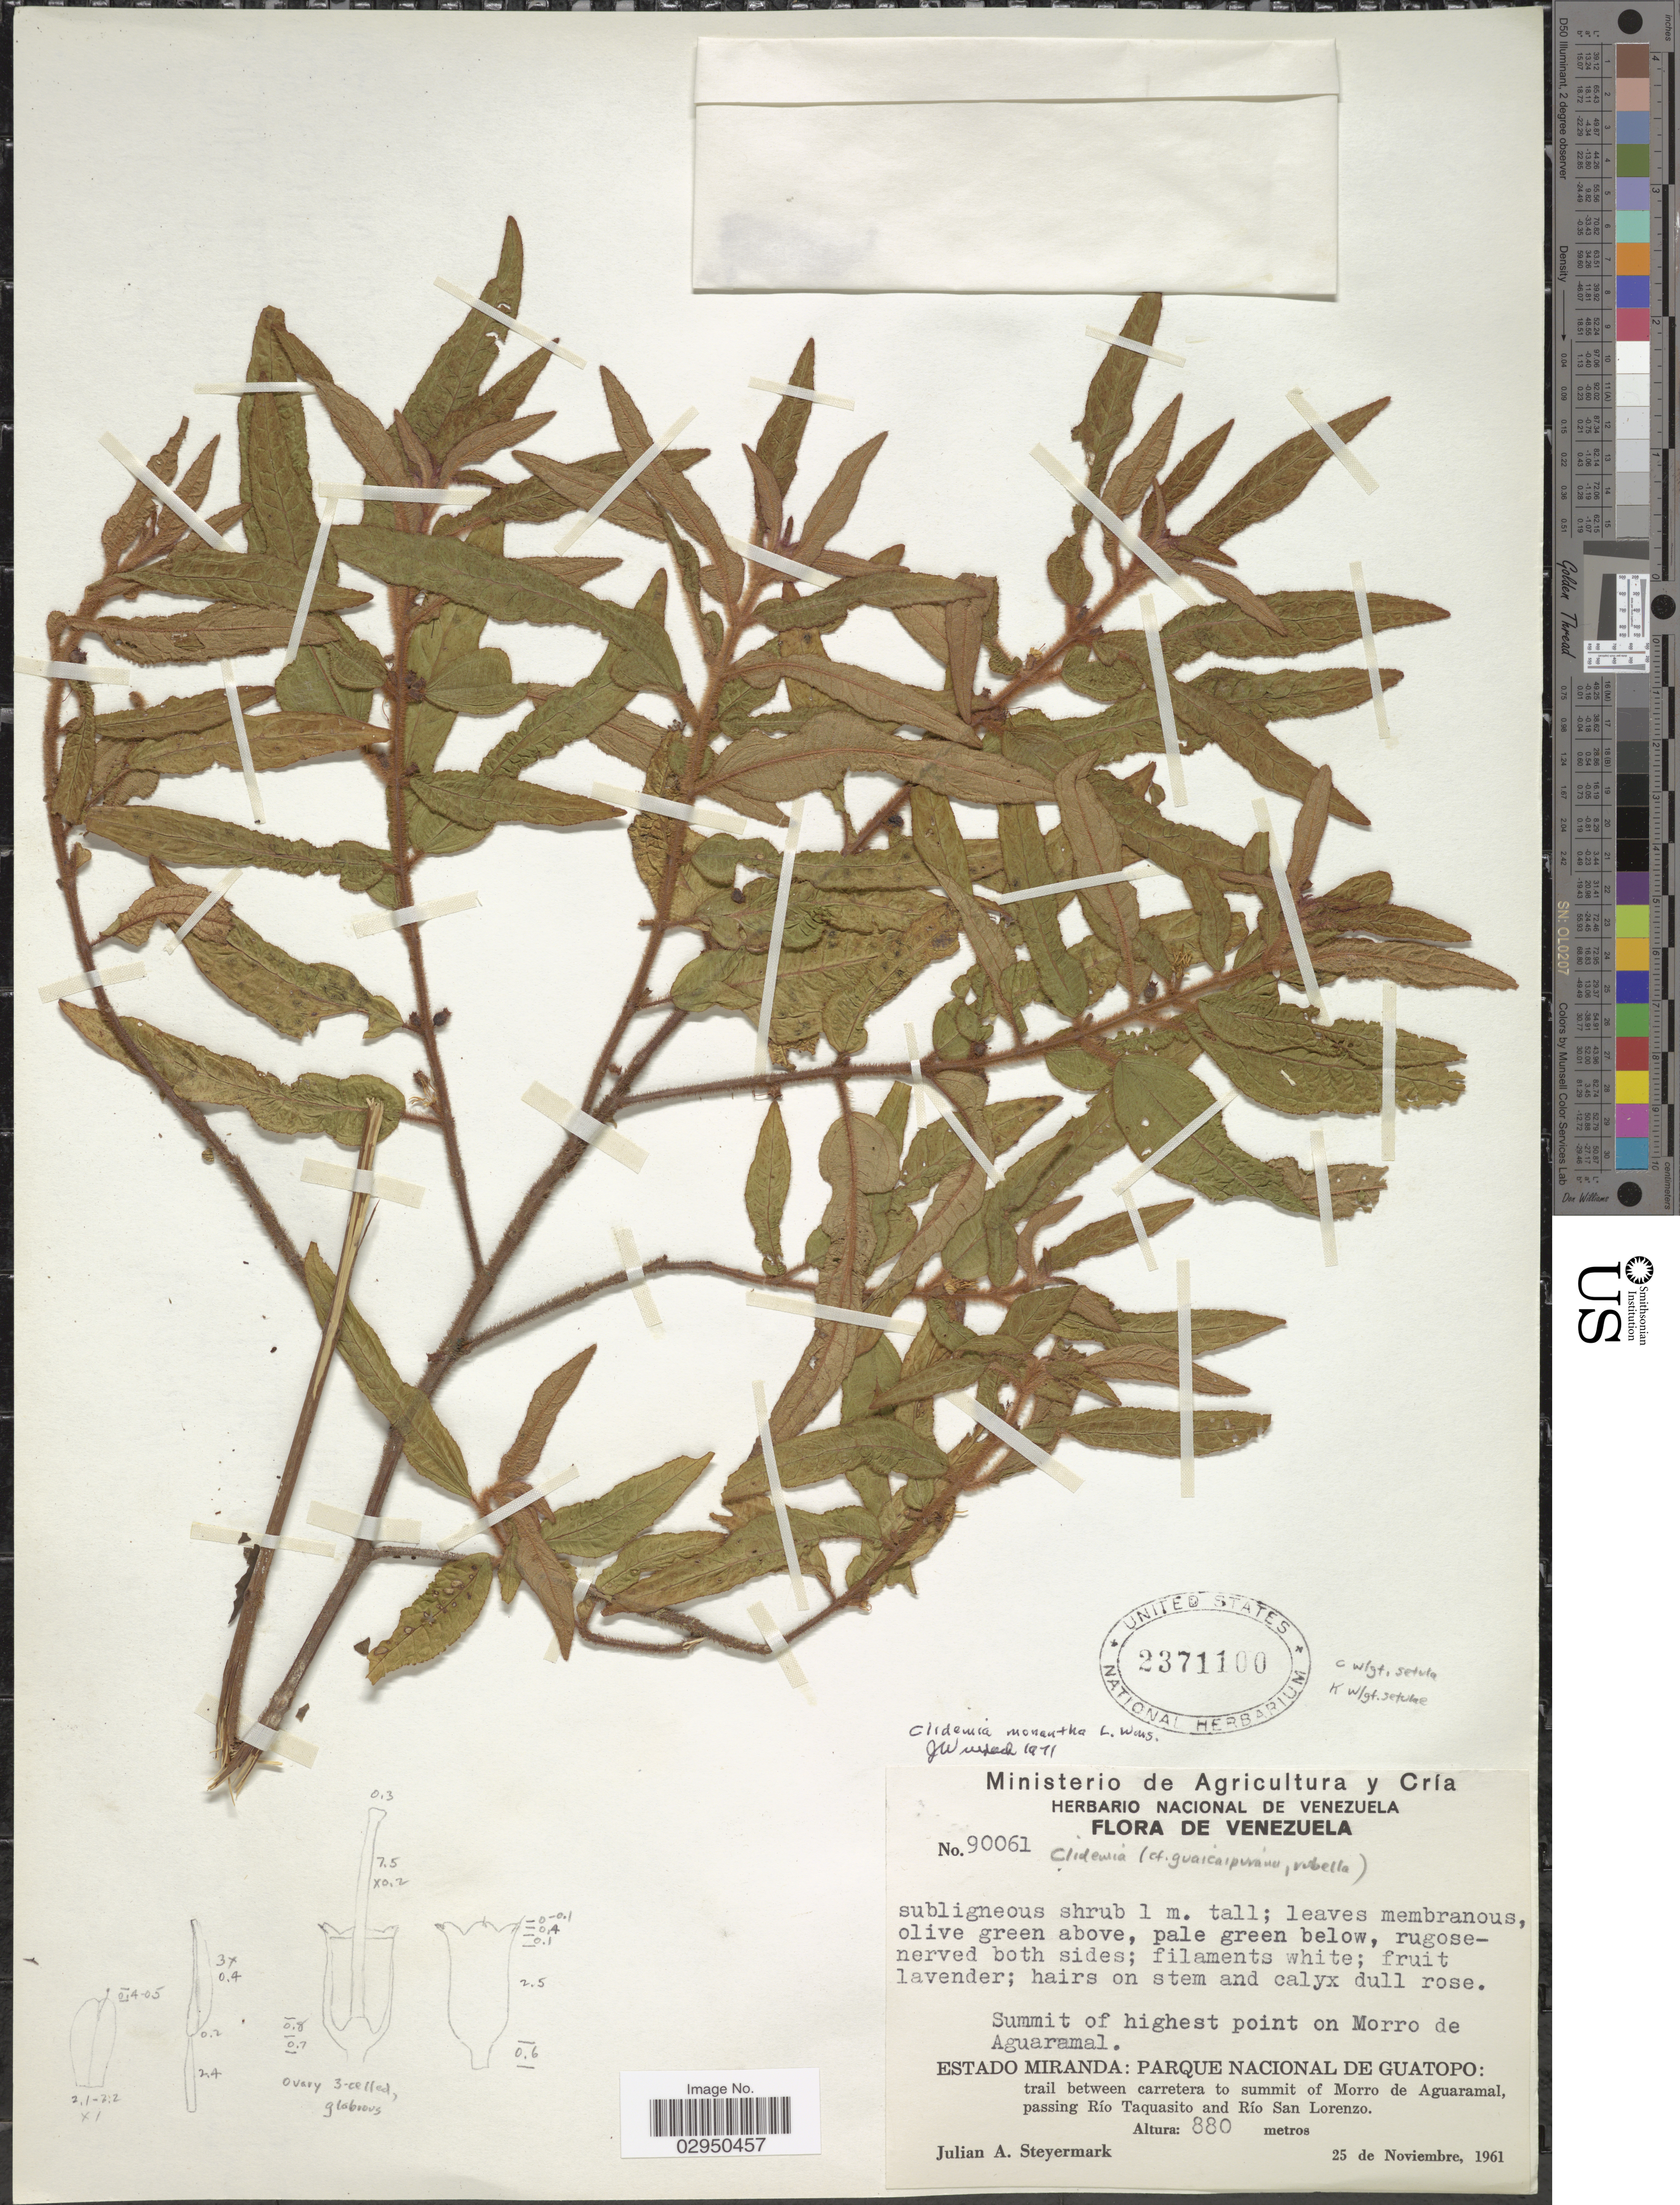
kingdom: Plantae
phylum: Tracheophyta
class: Magnoliopsida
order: Myrtales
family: Melastomataceae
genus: Clidemia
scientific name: Clidemia monantha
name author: L.O. Williams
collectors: J. Steyermark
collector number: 90061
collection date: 1961-11-25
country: Venezuela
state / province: Miranda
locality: Summit of highest point on Morro de Aguaramal. Parque Nacional de Guatopo: trail between carretera to summit of Morro de Aguaramal, passing Río Taquasito and Río San Lorenzo.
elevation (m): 880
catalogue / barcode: US 2371100